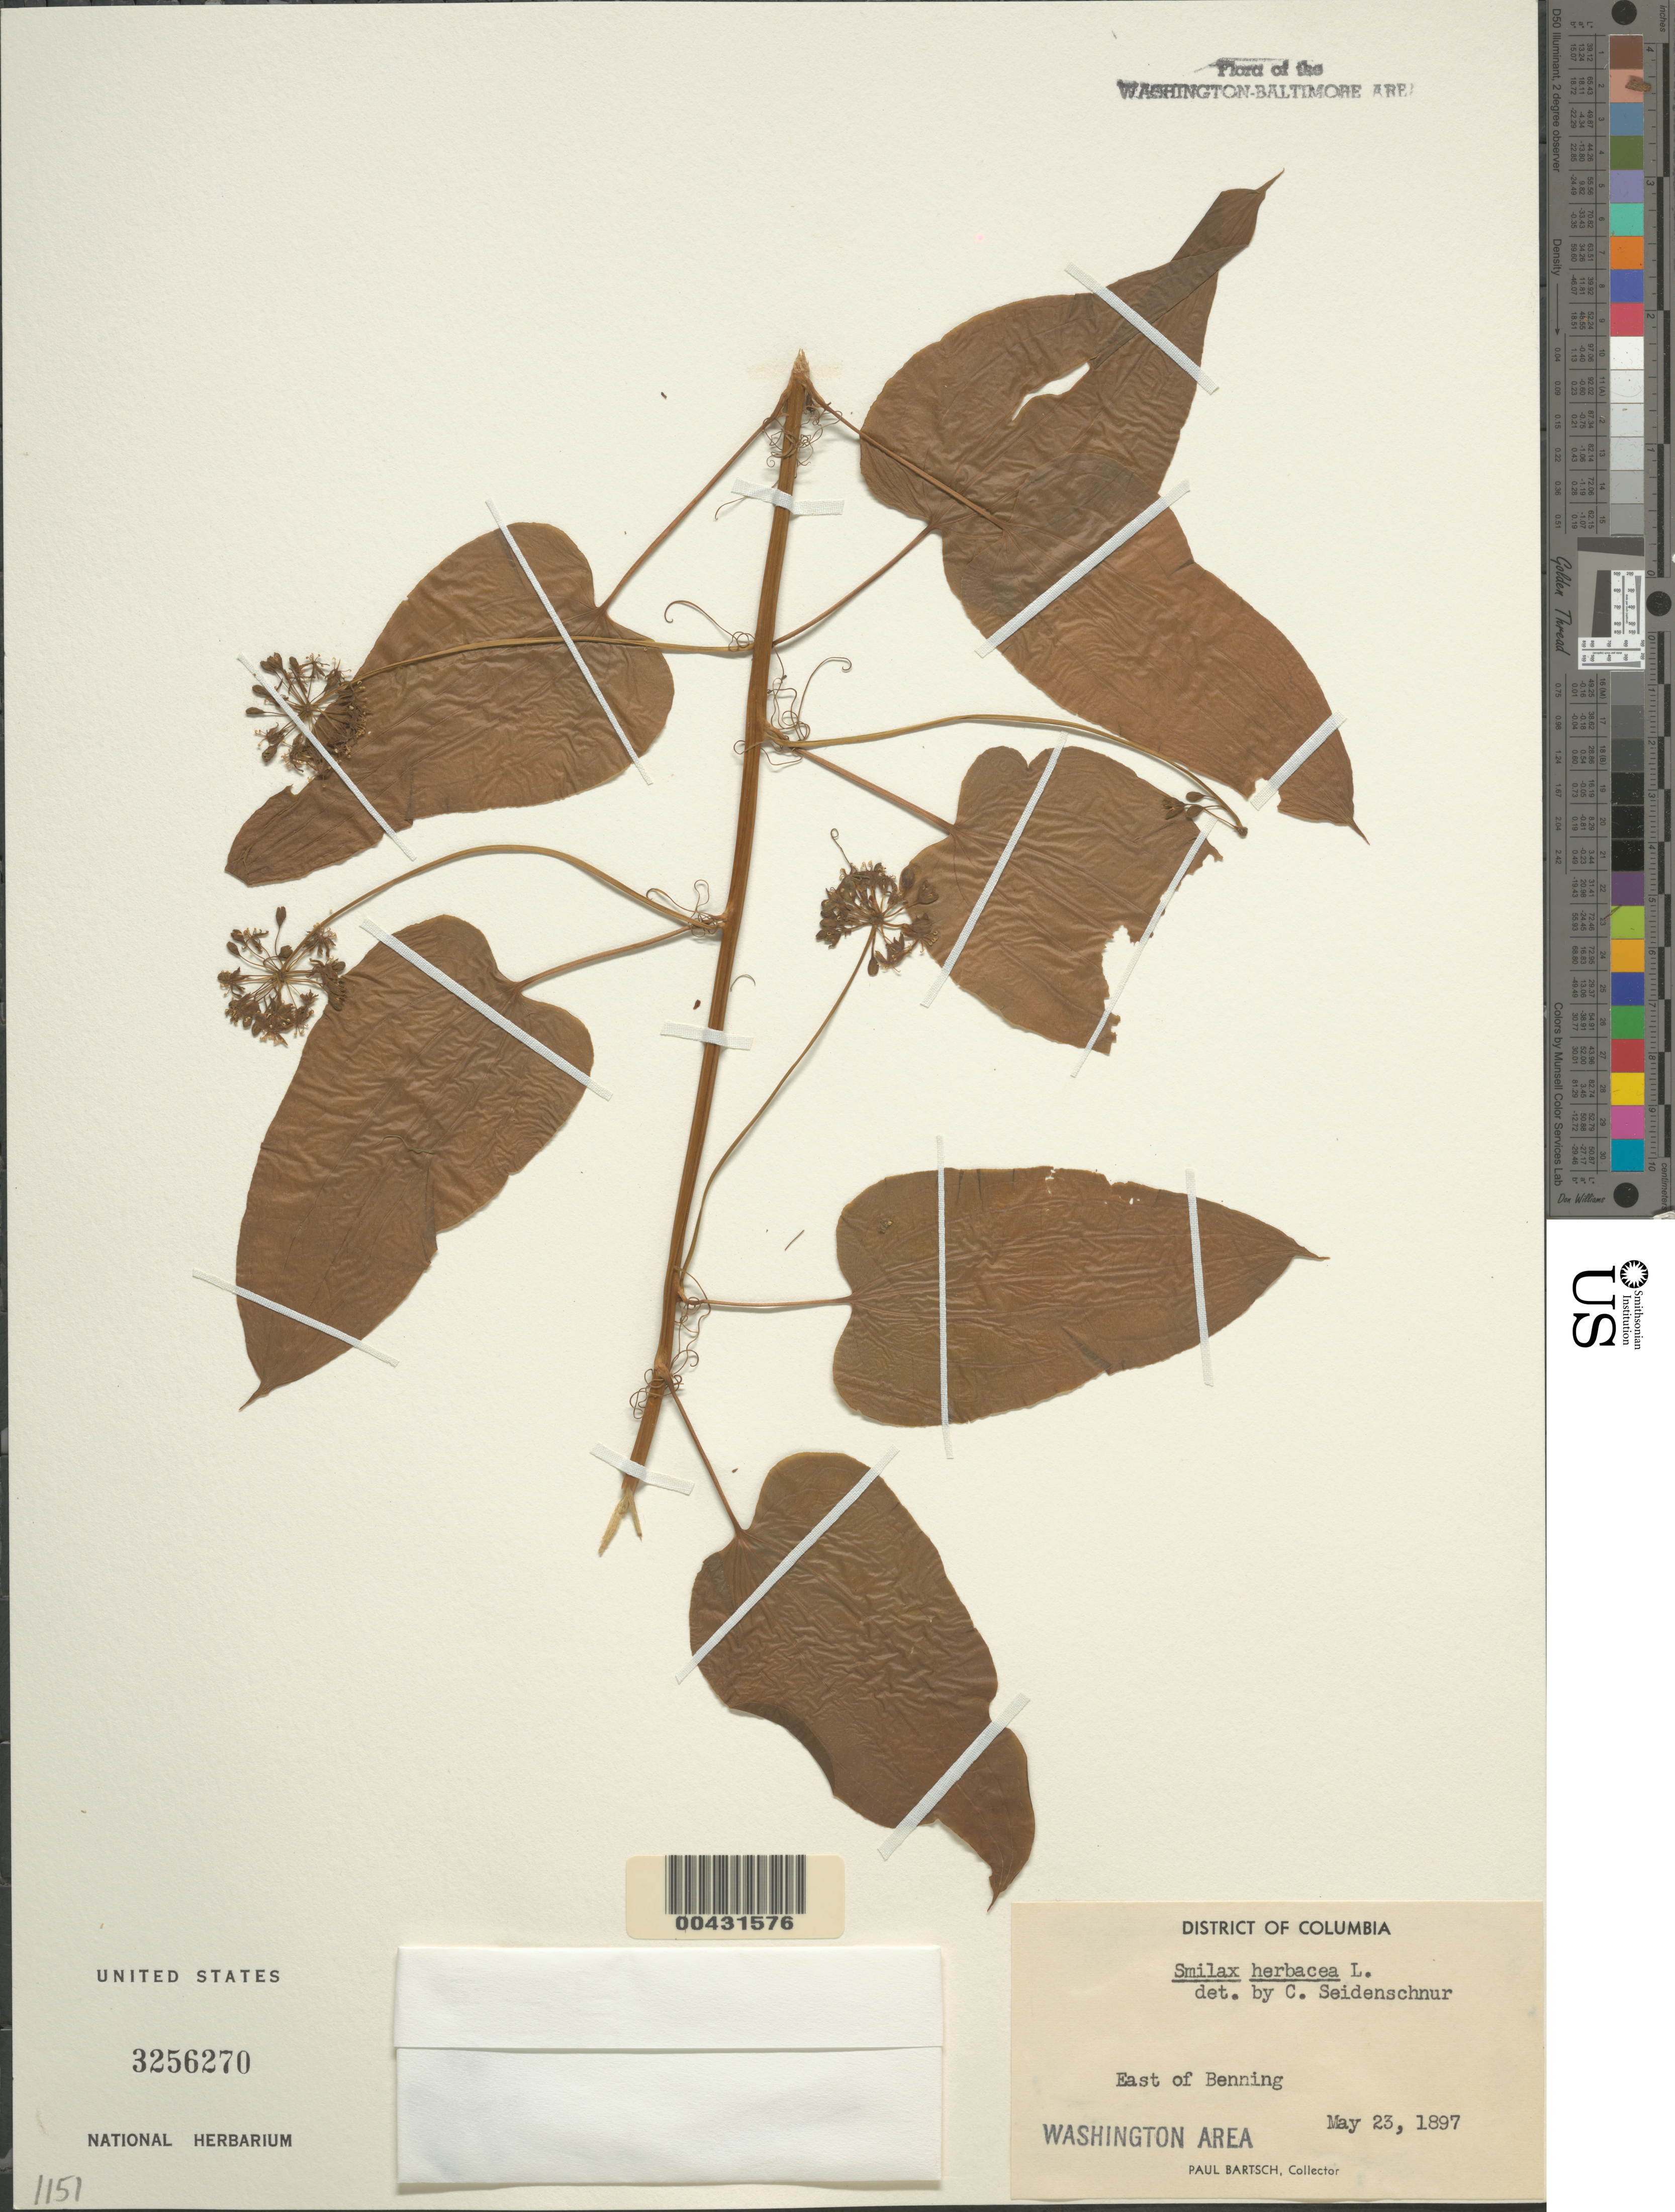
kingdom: Plantae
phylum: Tracheophyta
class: Liliopsida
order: Liliales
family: Smilacaceae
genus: Smilax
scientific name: Smilax herbacea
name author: L.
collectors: P. Bartsch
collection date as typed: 23 May 1897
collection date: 1897-05-23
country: United States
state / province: District of Columbia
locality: E of Benning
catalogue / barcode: US 3256270